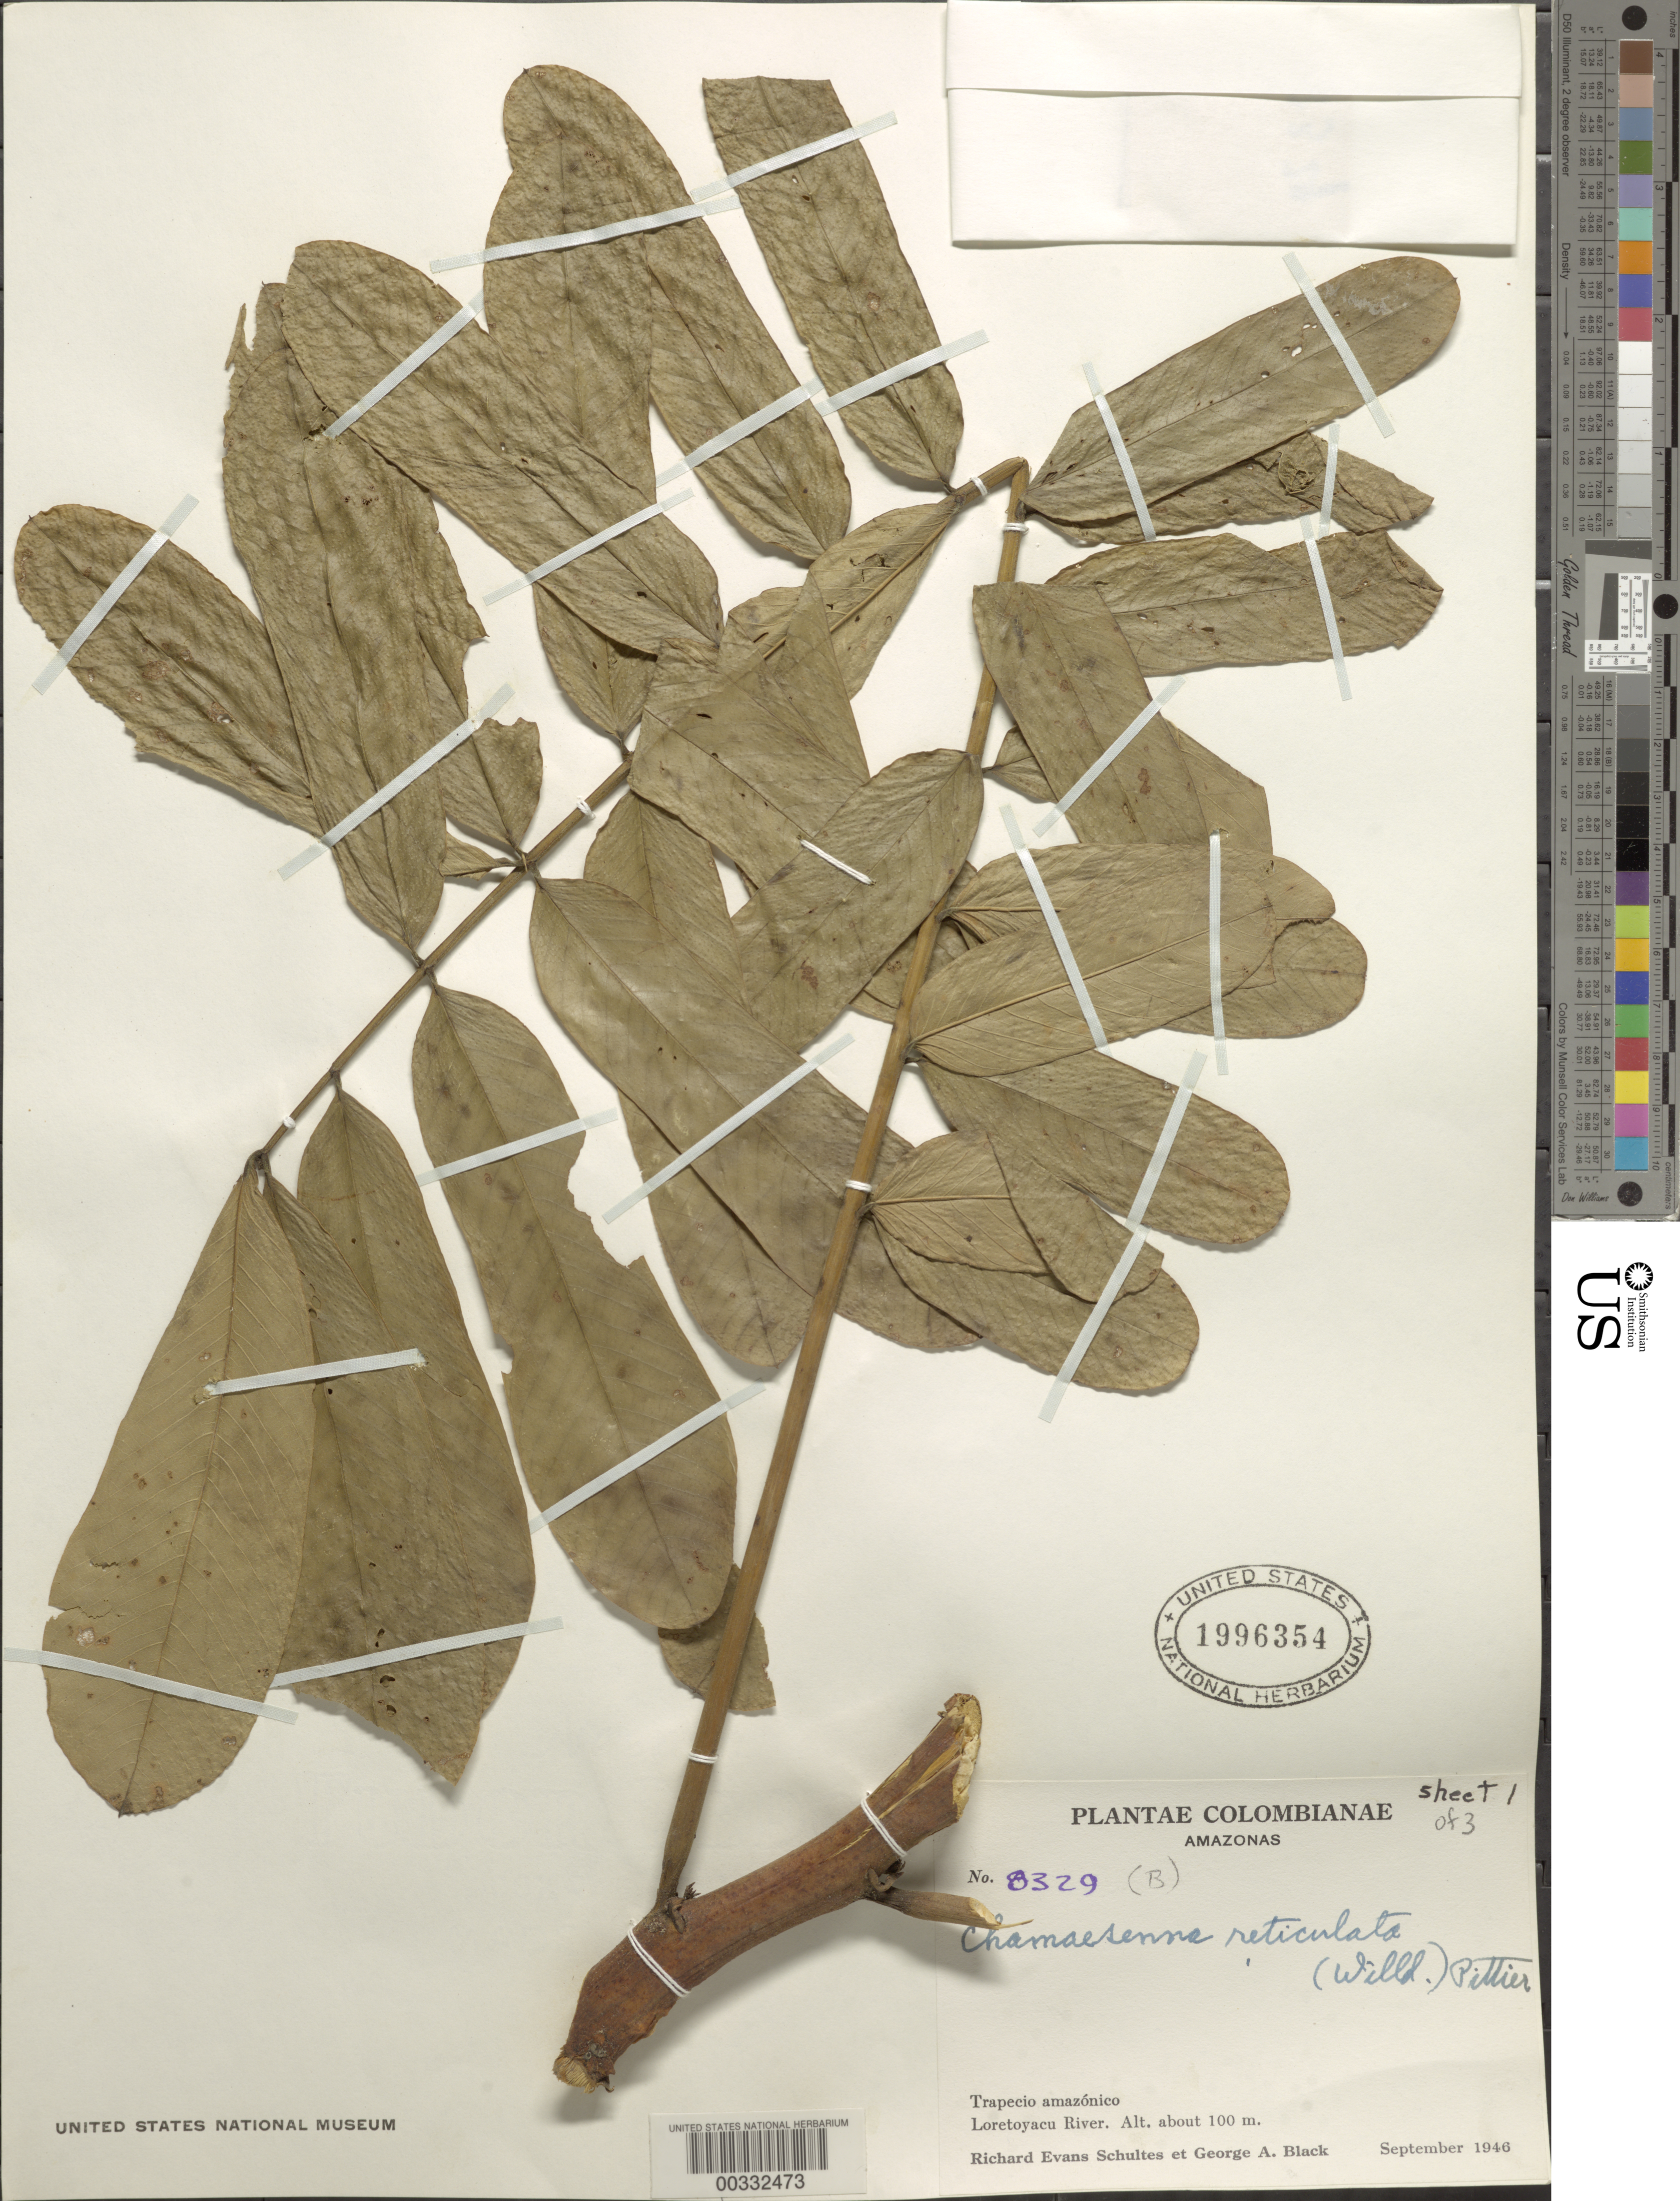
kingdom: Plantae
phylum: Tracheophyta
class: Magnoliopsida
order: Fabales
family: Fabaceae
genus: Senna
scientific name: Senna reticulata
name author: (Willd.) H.S. Irwin & Barneby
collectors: R. E. Schultes & G. A. Black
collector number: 8329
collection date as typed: Sep 1946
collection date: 1946-09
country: Colombia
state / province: Amazônas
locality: Trapecio Amazonico; Loreto-Yacu River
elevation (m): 100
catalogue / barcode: US 1996354